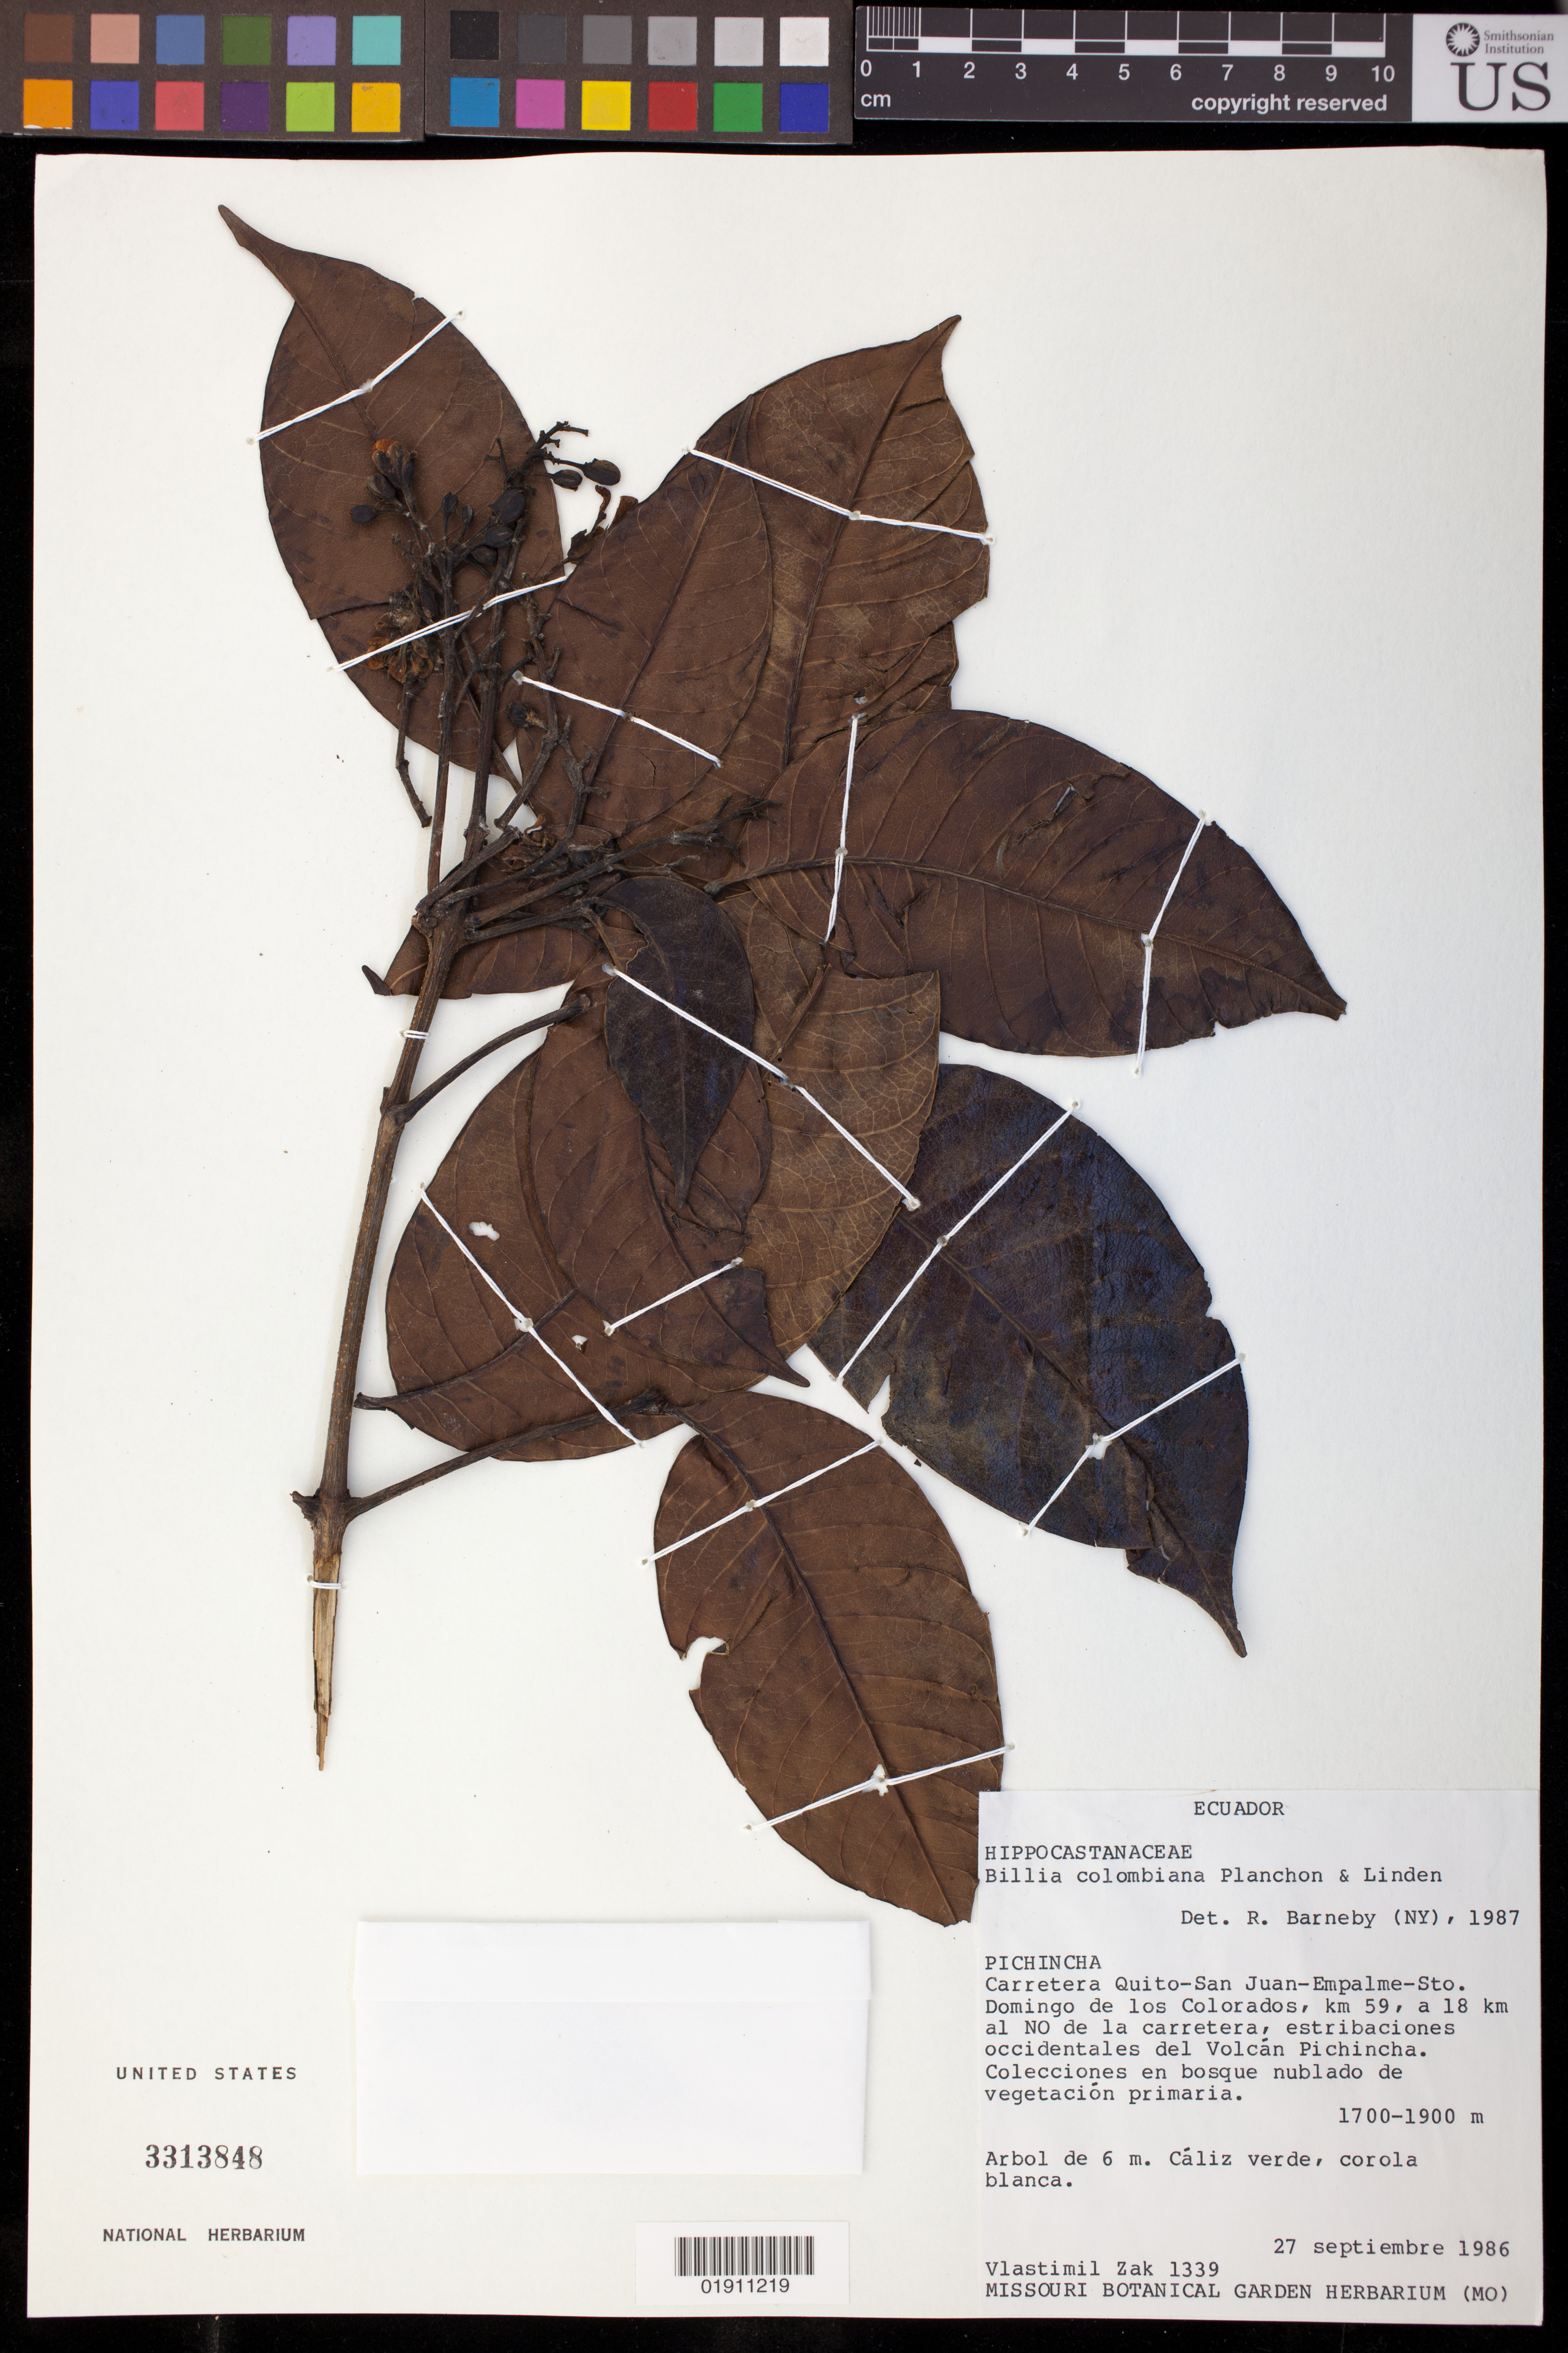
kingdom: Plantae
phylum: Tracheophyta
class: Magnoliopsida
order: Sapindales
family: Sapindaceae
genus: Billia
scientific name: Billia rosea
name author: (Planch. & Linden) C. Ulloa & P.M. Jørg.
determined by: Acevedo-Rodríguez, P., (BOT), Smithsonian Institution - National Museum of Natural History (UNITED STATES)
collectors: V. Zak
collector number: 1339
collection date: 1986-09-27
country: Ecuador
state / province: Pichincha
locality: Carretera Quito-San Juan-Empalme-Sto. Domingo de los Colorados, km 59, a 18 km al NO de la carretera, estribaciones occidentales del Volcan Pichincha.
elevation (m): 1700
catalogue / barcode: US 3313848